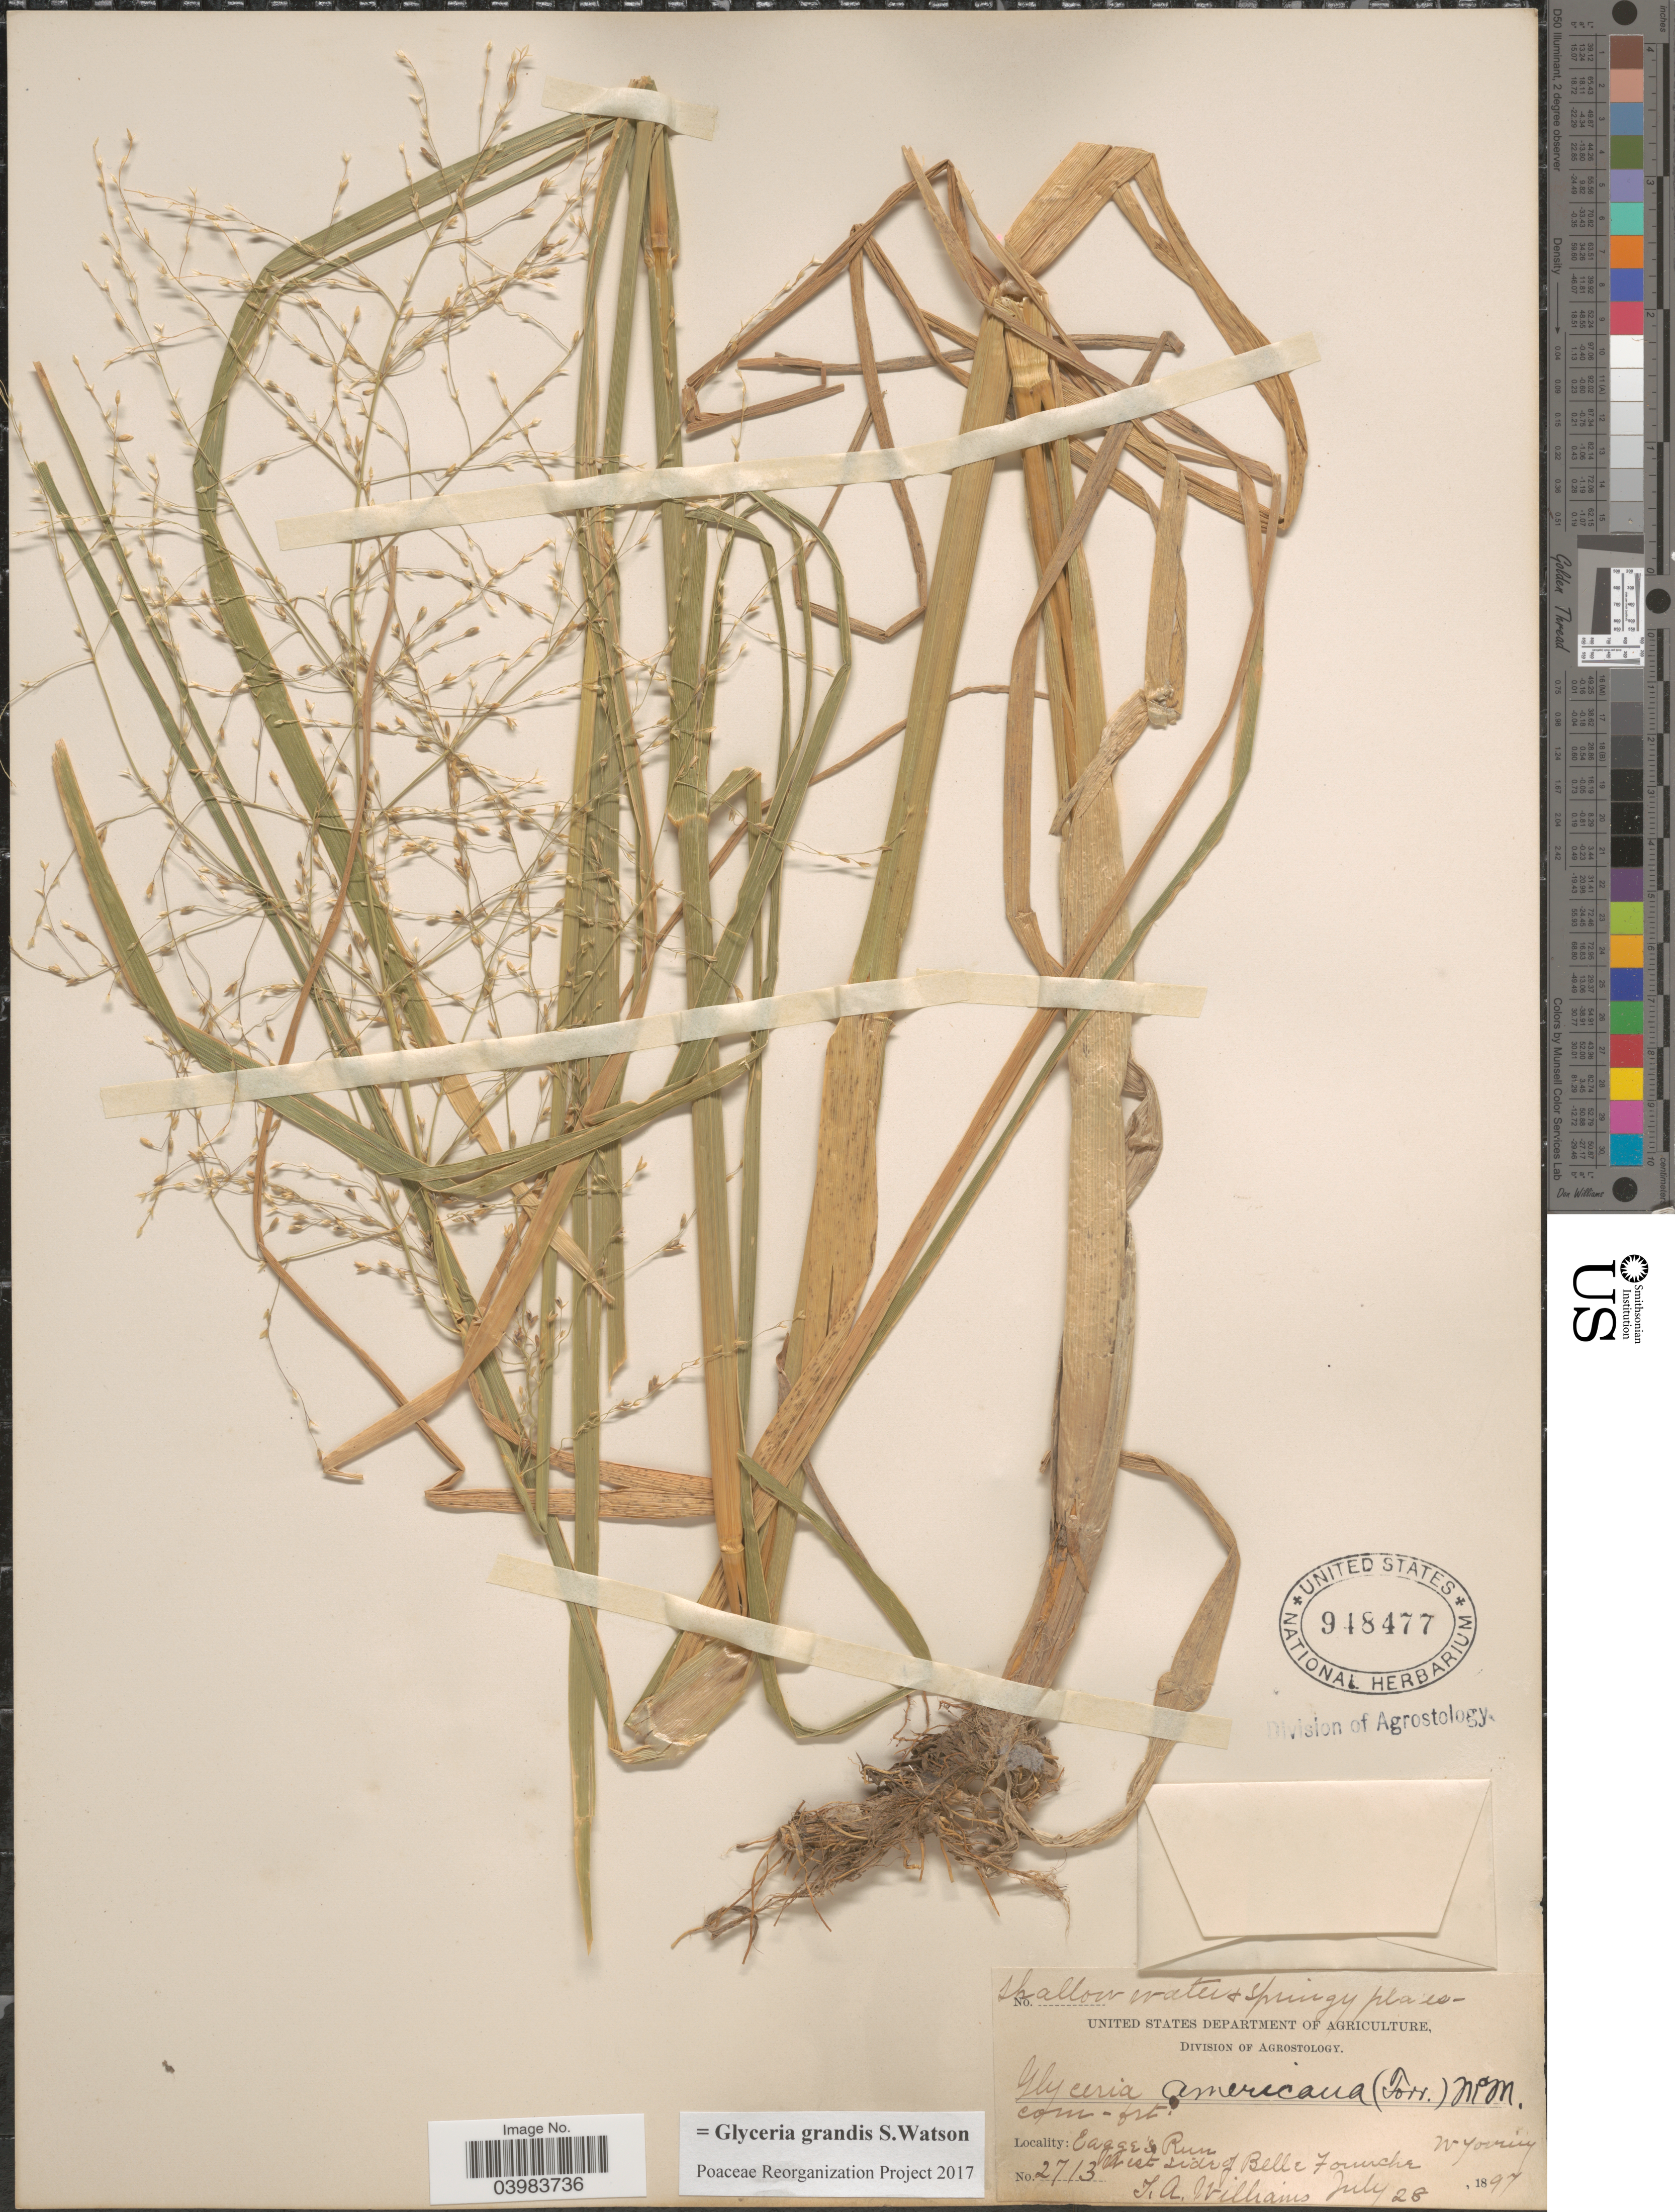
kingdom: Plantae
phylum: Tracheophyta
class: Liliopsida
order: Poales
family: Poaceae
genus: Glyceria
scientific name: Glyceria grandis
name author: S. Watson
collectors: T. A. Williams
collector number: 2713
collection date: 1897-07-28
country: United States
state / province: Wyoming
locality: Eagge's Run. West side of Belle Fourche.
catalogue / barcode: US 948477